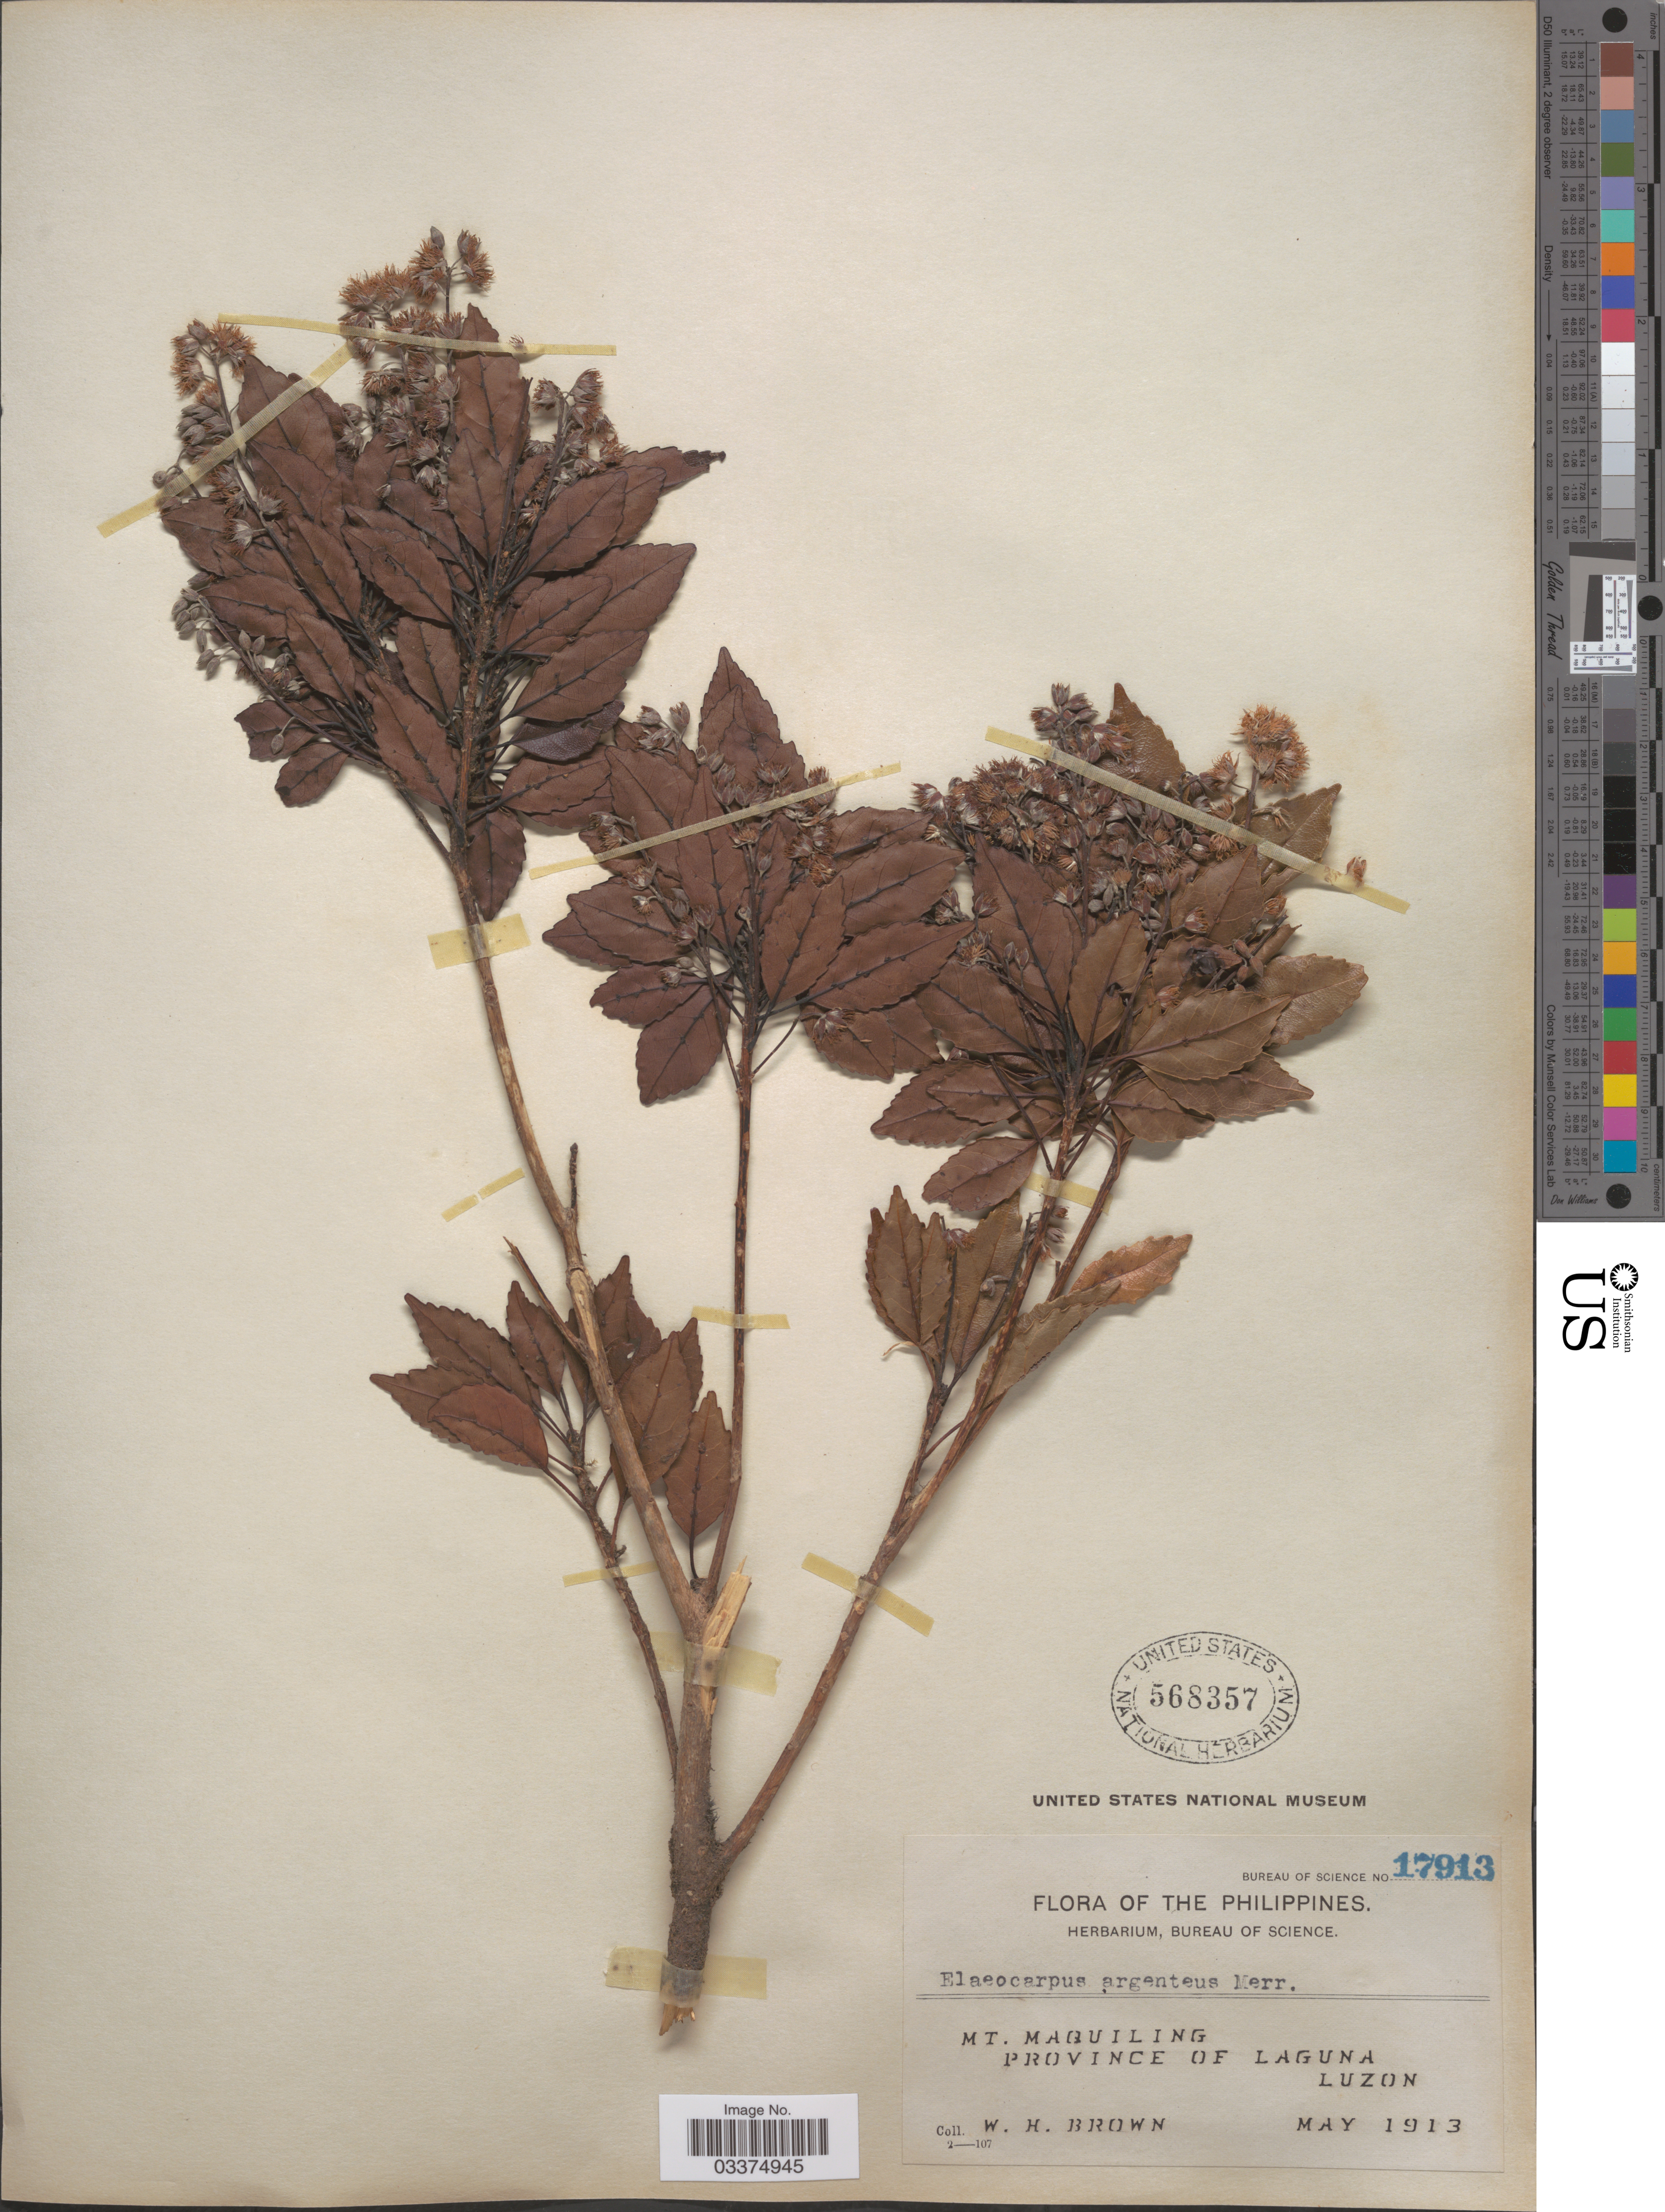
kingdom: Plantae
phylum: Tracheophyta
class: Magnoliopsida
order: Oxalidales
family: Elaeocarpaceae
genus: Elaeocarpus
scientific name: Elaeocarpus argenteus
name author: Merr.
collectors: W. H. Brown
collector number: Bureau of Science 17913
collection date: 1913-05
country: Philippines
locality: Mt. Maquiling, Province of Laguna. Luzon.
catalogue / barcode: US 568357